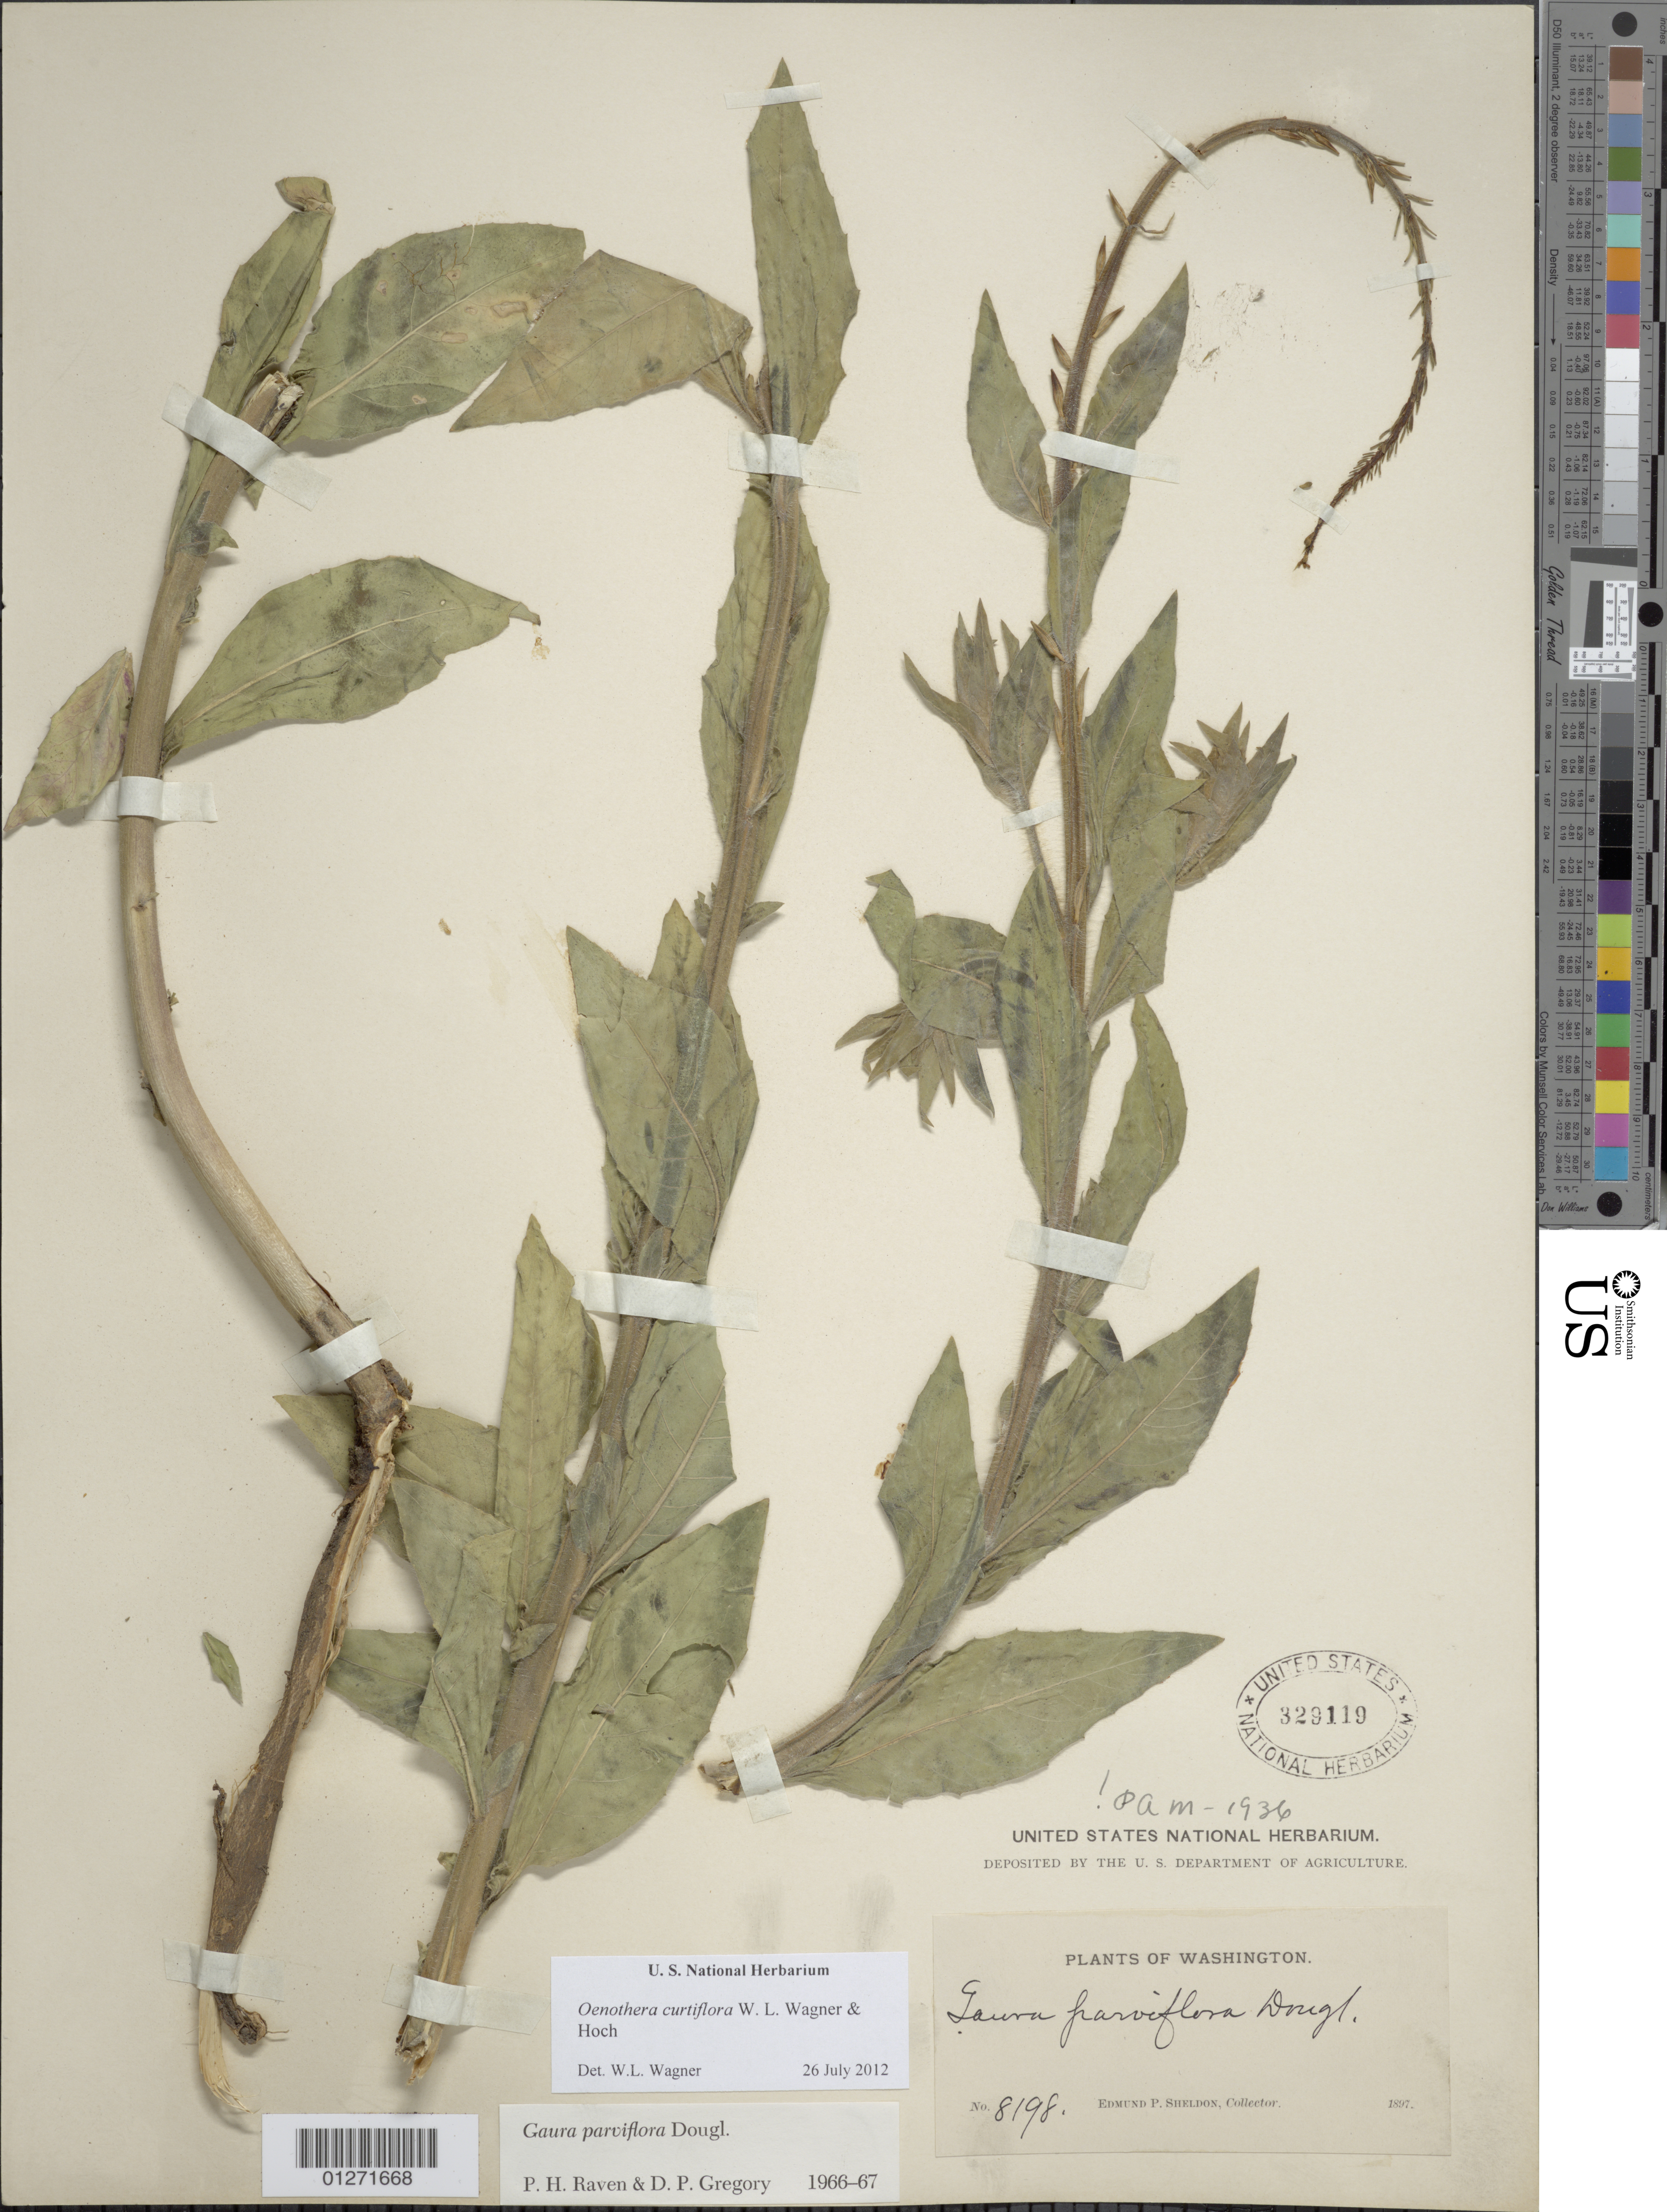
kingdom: Plantae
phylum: Tracheophyta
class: Magnoliopsida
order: Myrtales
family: Onagraceae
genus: Oenothera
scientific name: Oenothera curtiflora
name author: W.L. Wagner & Hoch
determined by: Wagner, W. L., (BOT), Smithsonian Institution - National Museum of Natural History (UNITED STATES)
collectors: E. P. Sheldon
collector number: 8198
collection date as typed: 1897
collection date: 1897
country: United States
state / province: Washington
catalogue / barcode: US 329119